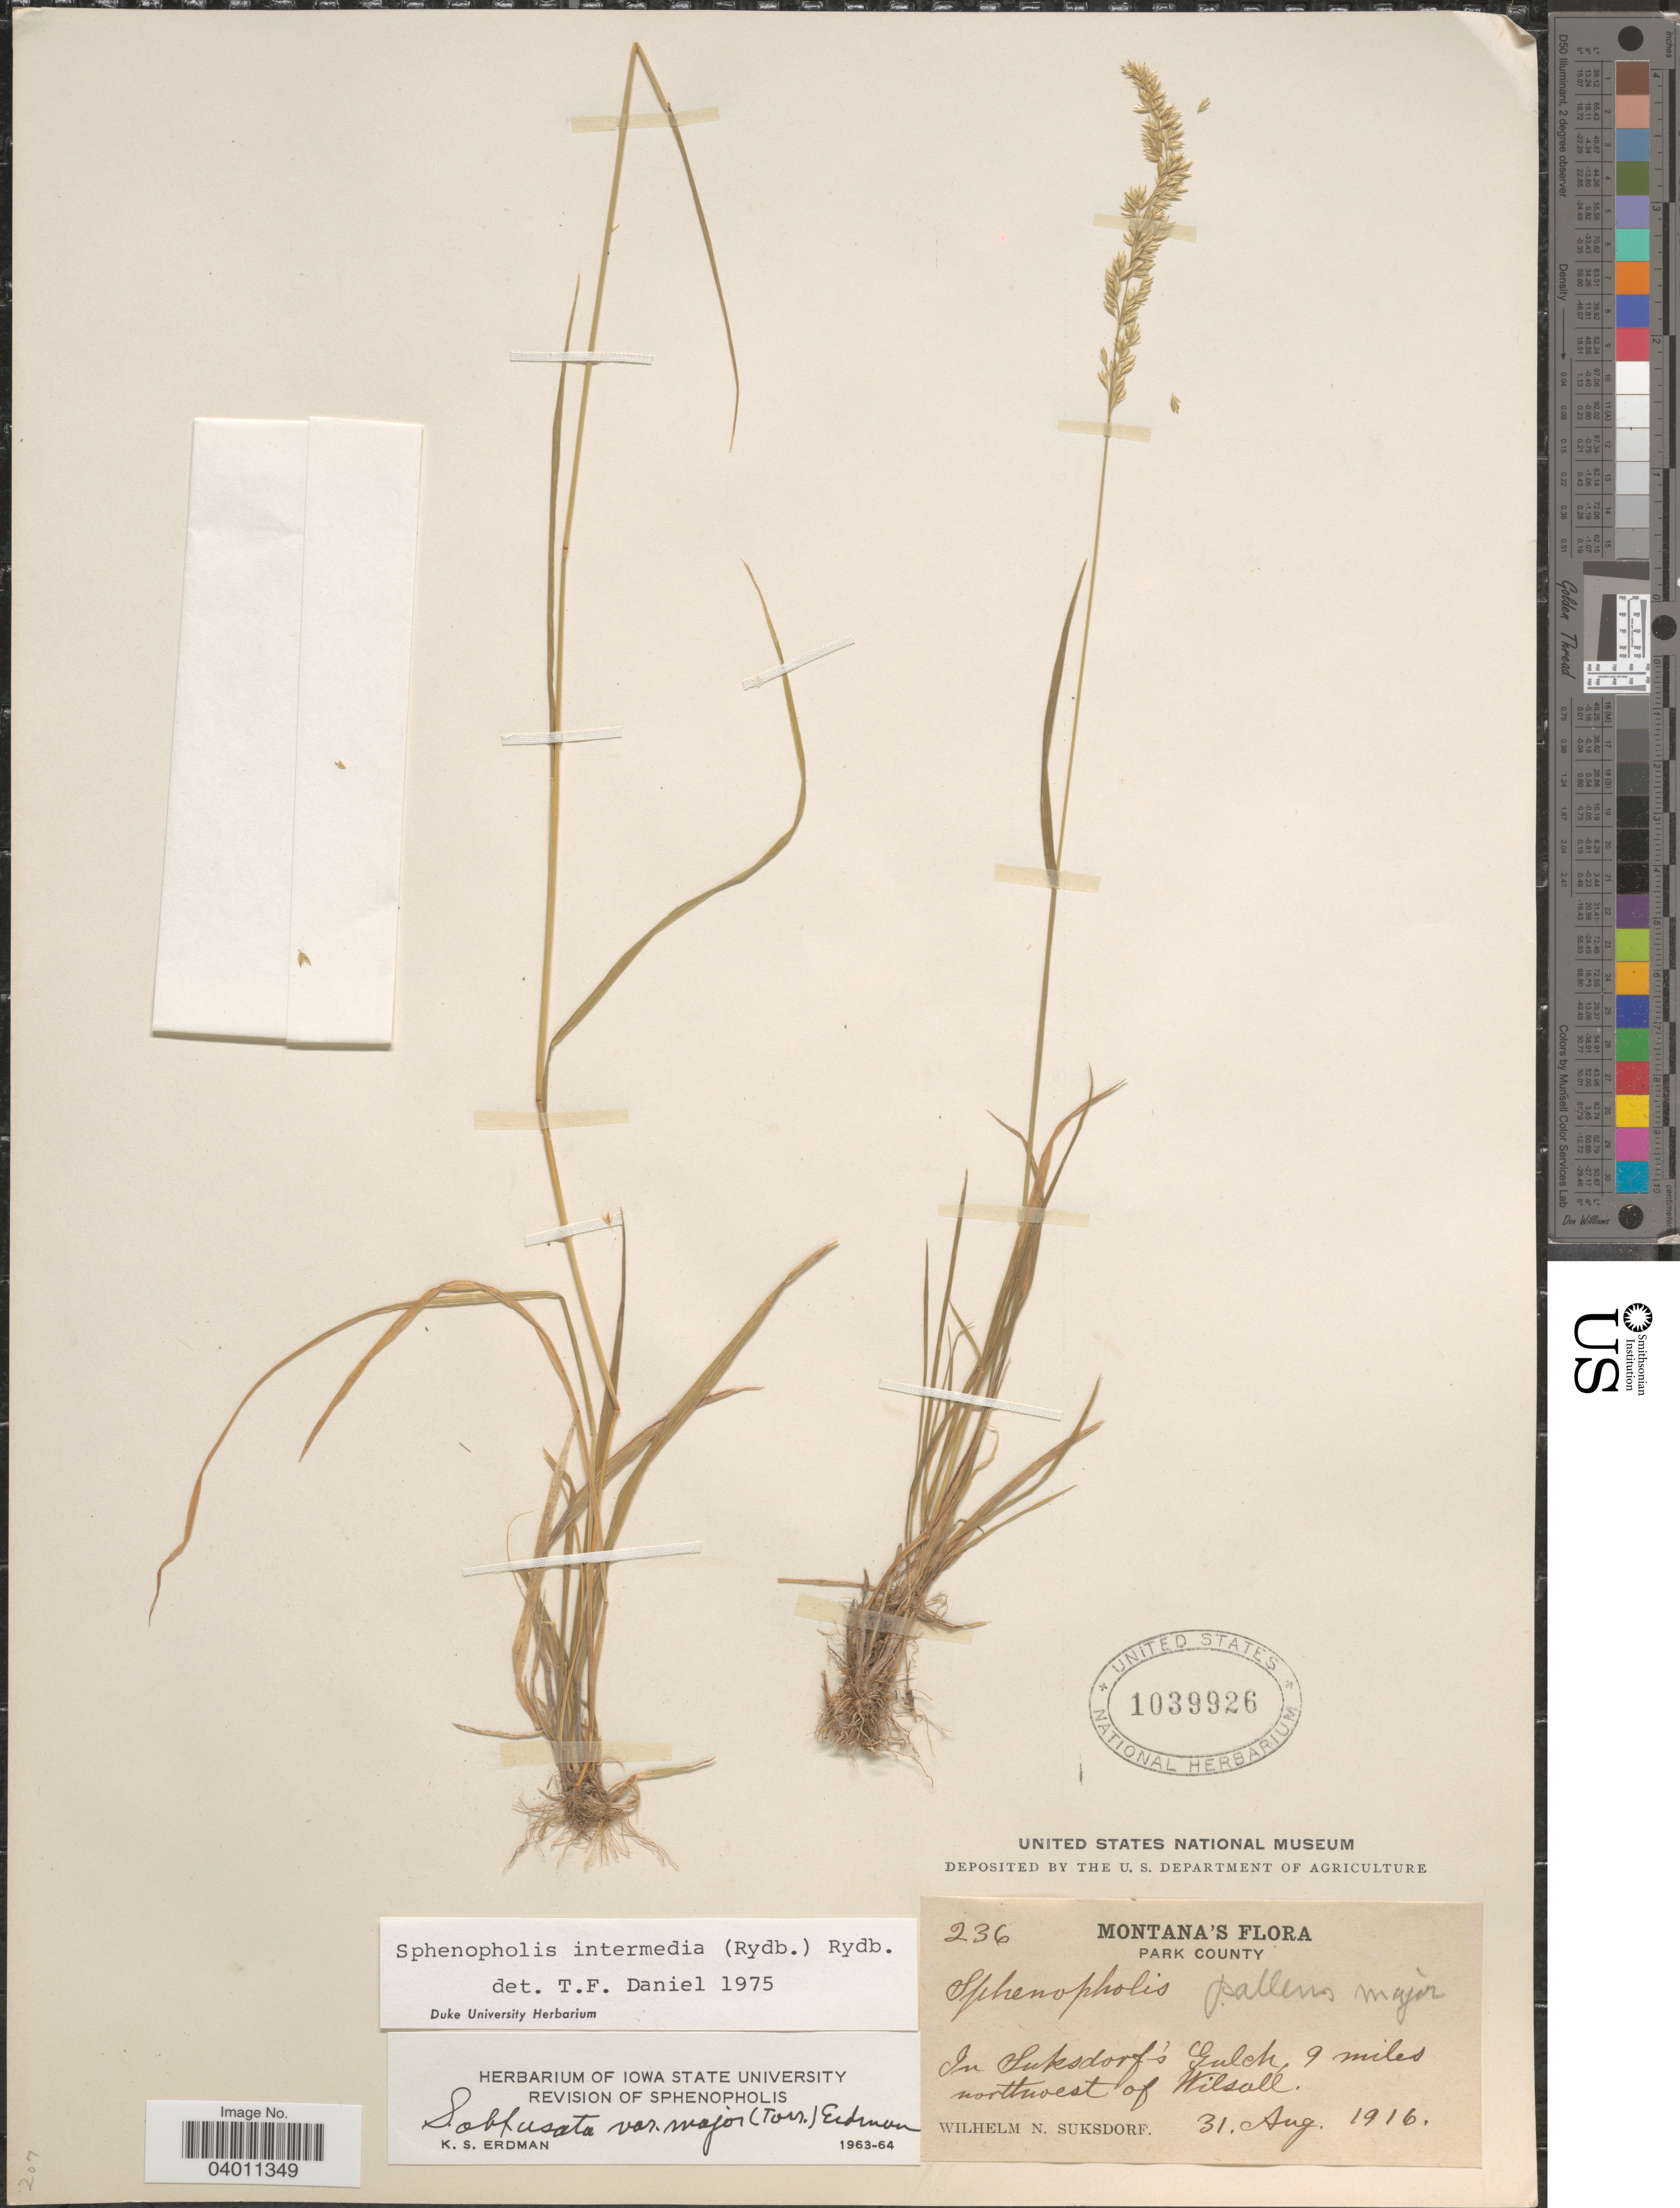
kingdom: Plantae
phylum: Tracheophyta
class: Liliopsida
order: Poales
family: Poaceae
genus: Sphenopholis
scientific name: Sphenopholis intermedia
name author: (Rydb.) Rydb.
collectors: W. N. Suksdorf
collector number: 236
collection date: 1916-08-31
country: United States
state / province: Montana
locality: Park County. In Suksdorf's Gulch, 9 miles northwest of Wilsall.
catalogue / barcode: US 1039926